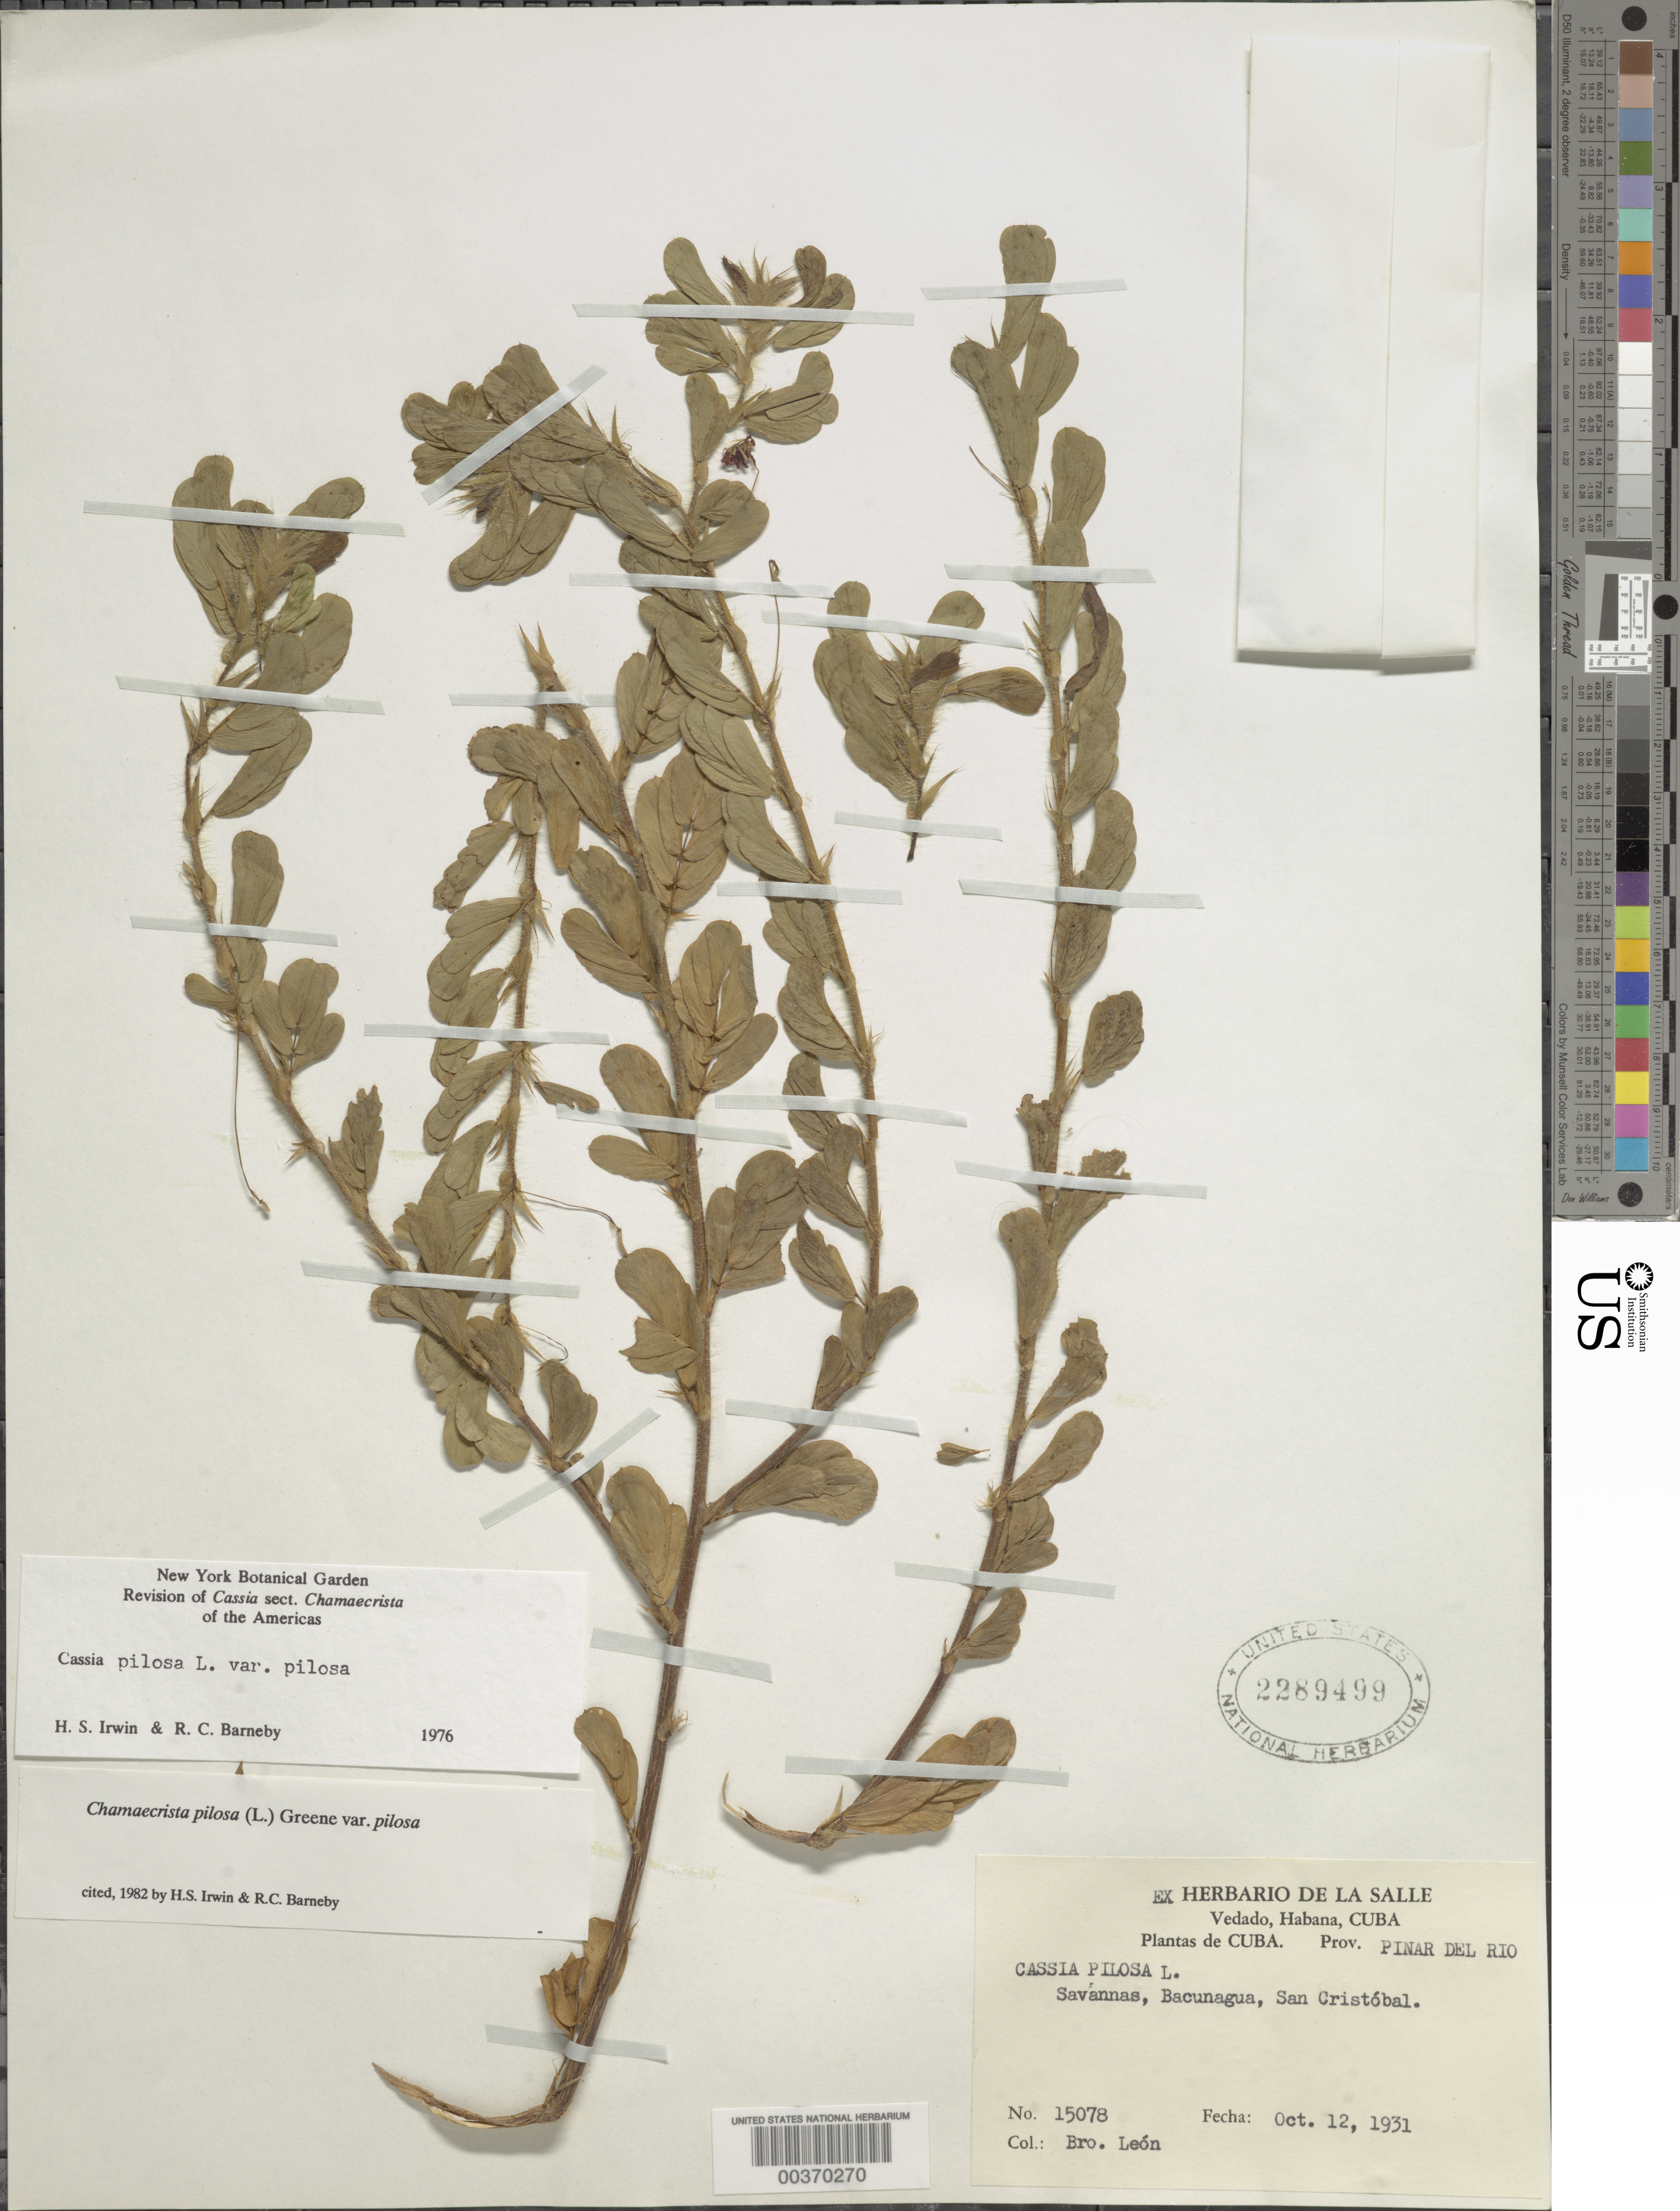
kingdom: Plantae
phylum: Tracheophyta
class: Magnoliopsida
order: Fabales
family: Fabaceae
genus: Chamaecrista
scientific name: Chamaecrista pilosa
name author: (L.) Greene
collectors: Bro. León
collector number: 15078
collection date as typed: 12 Oct 1931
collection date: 1931-10-12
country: Cuba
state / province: Pinar del Río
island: Greater Antilles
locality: Bacunagua, San Cristobal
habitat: Savannas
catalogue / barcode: US 2289499